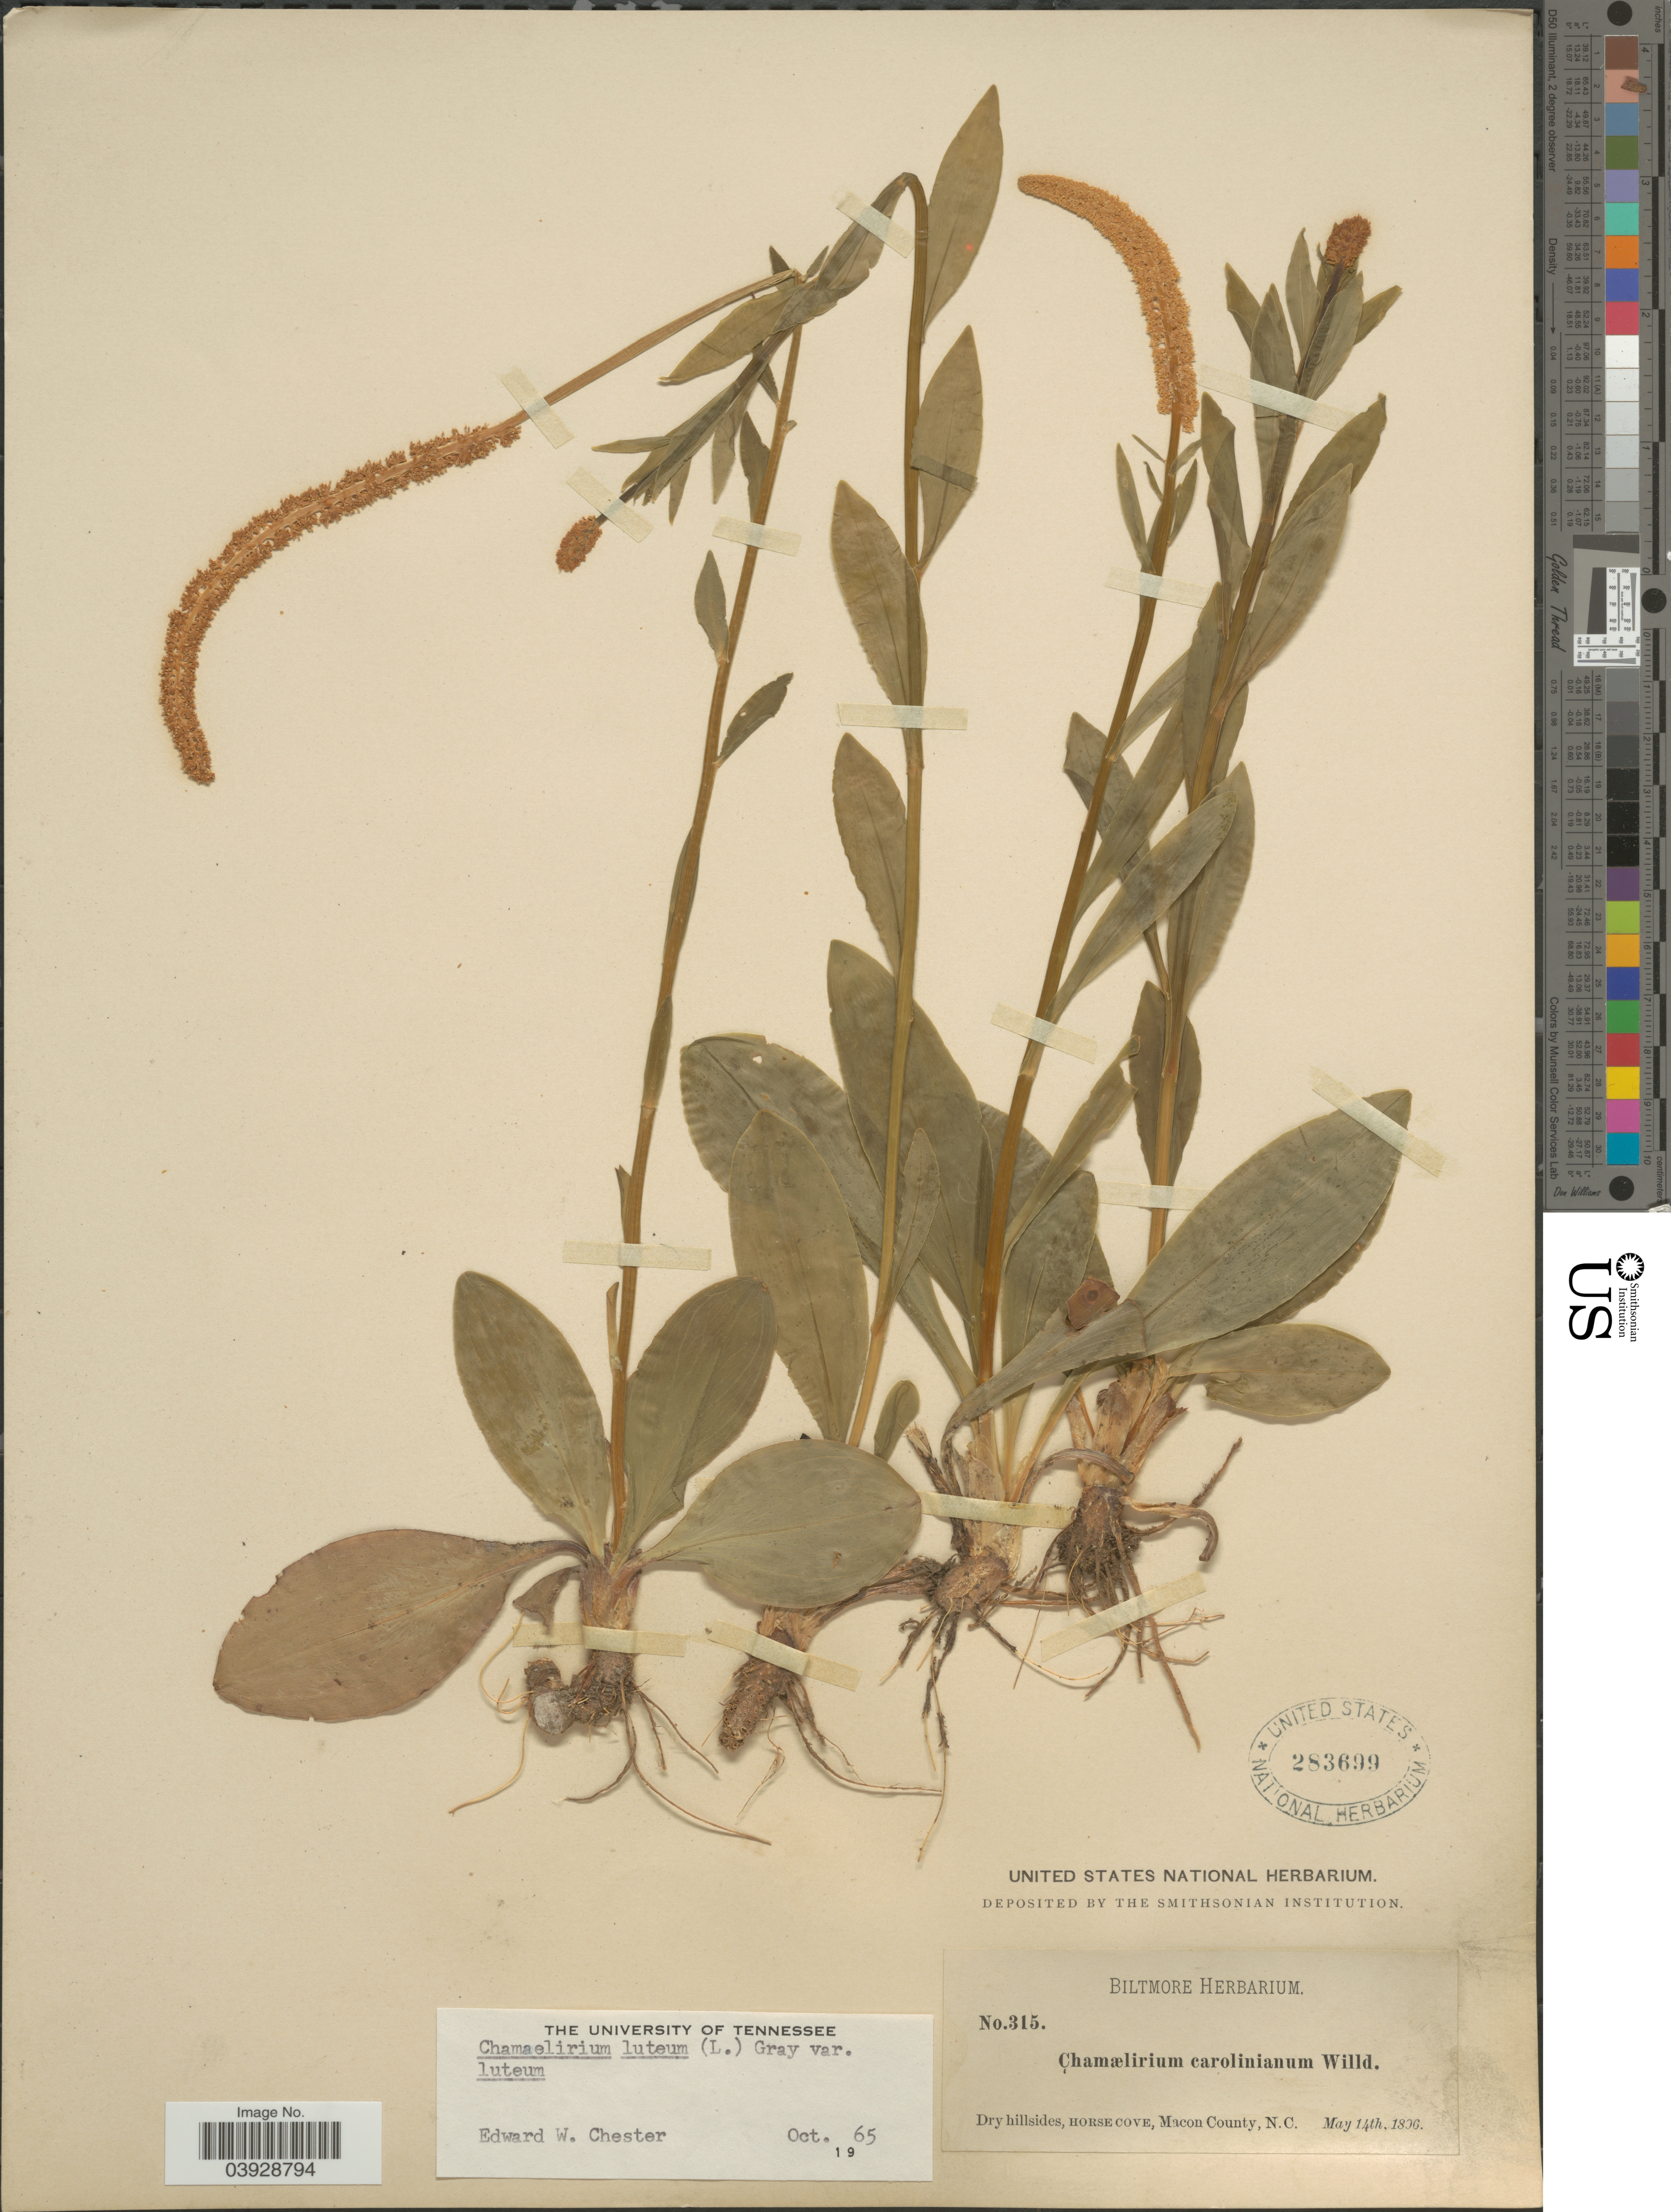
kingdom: Plantae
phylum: Tracheophyta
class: Liliopsida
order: Liliales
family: Melanthiaceae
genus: Chamaelirium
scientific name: Chamaelirium luteum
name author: (L.) A. Gray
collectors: ex herb. Biltmore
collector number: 315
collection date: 1896-05-14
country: United States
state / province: North Carolina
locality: Horse Cove, Macon County.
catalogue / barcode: US 283699